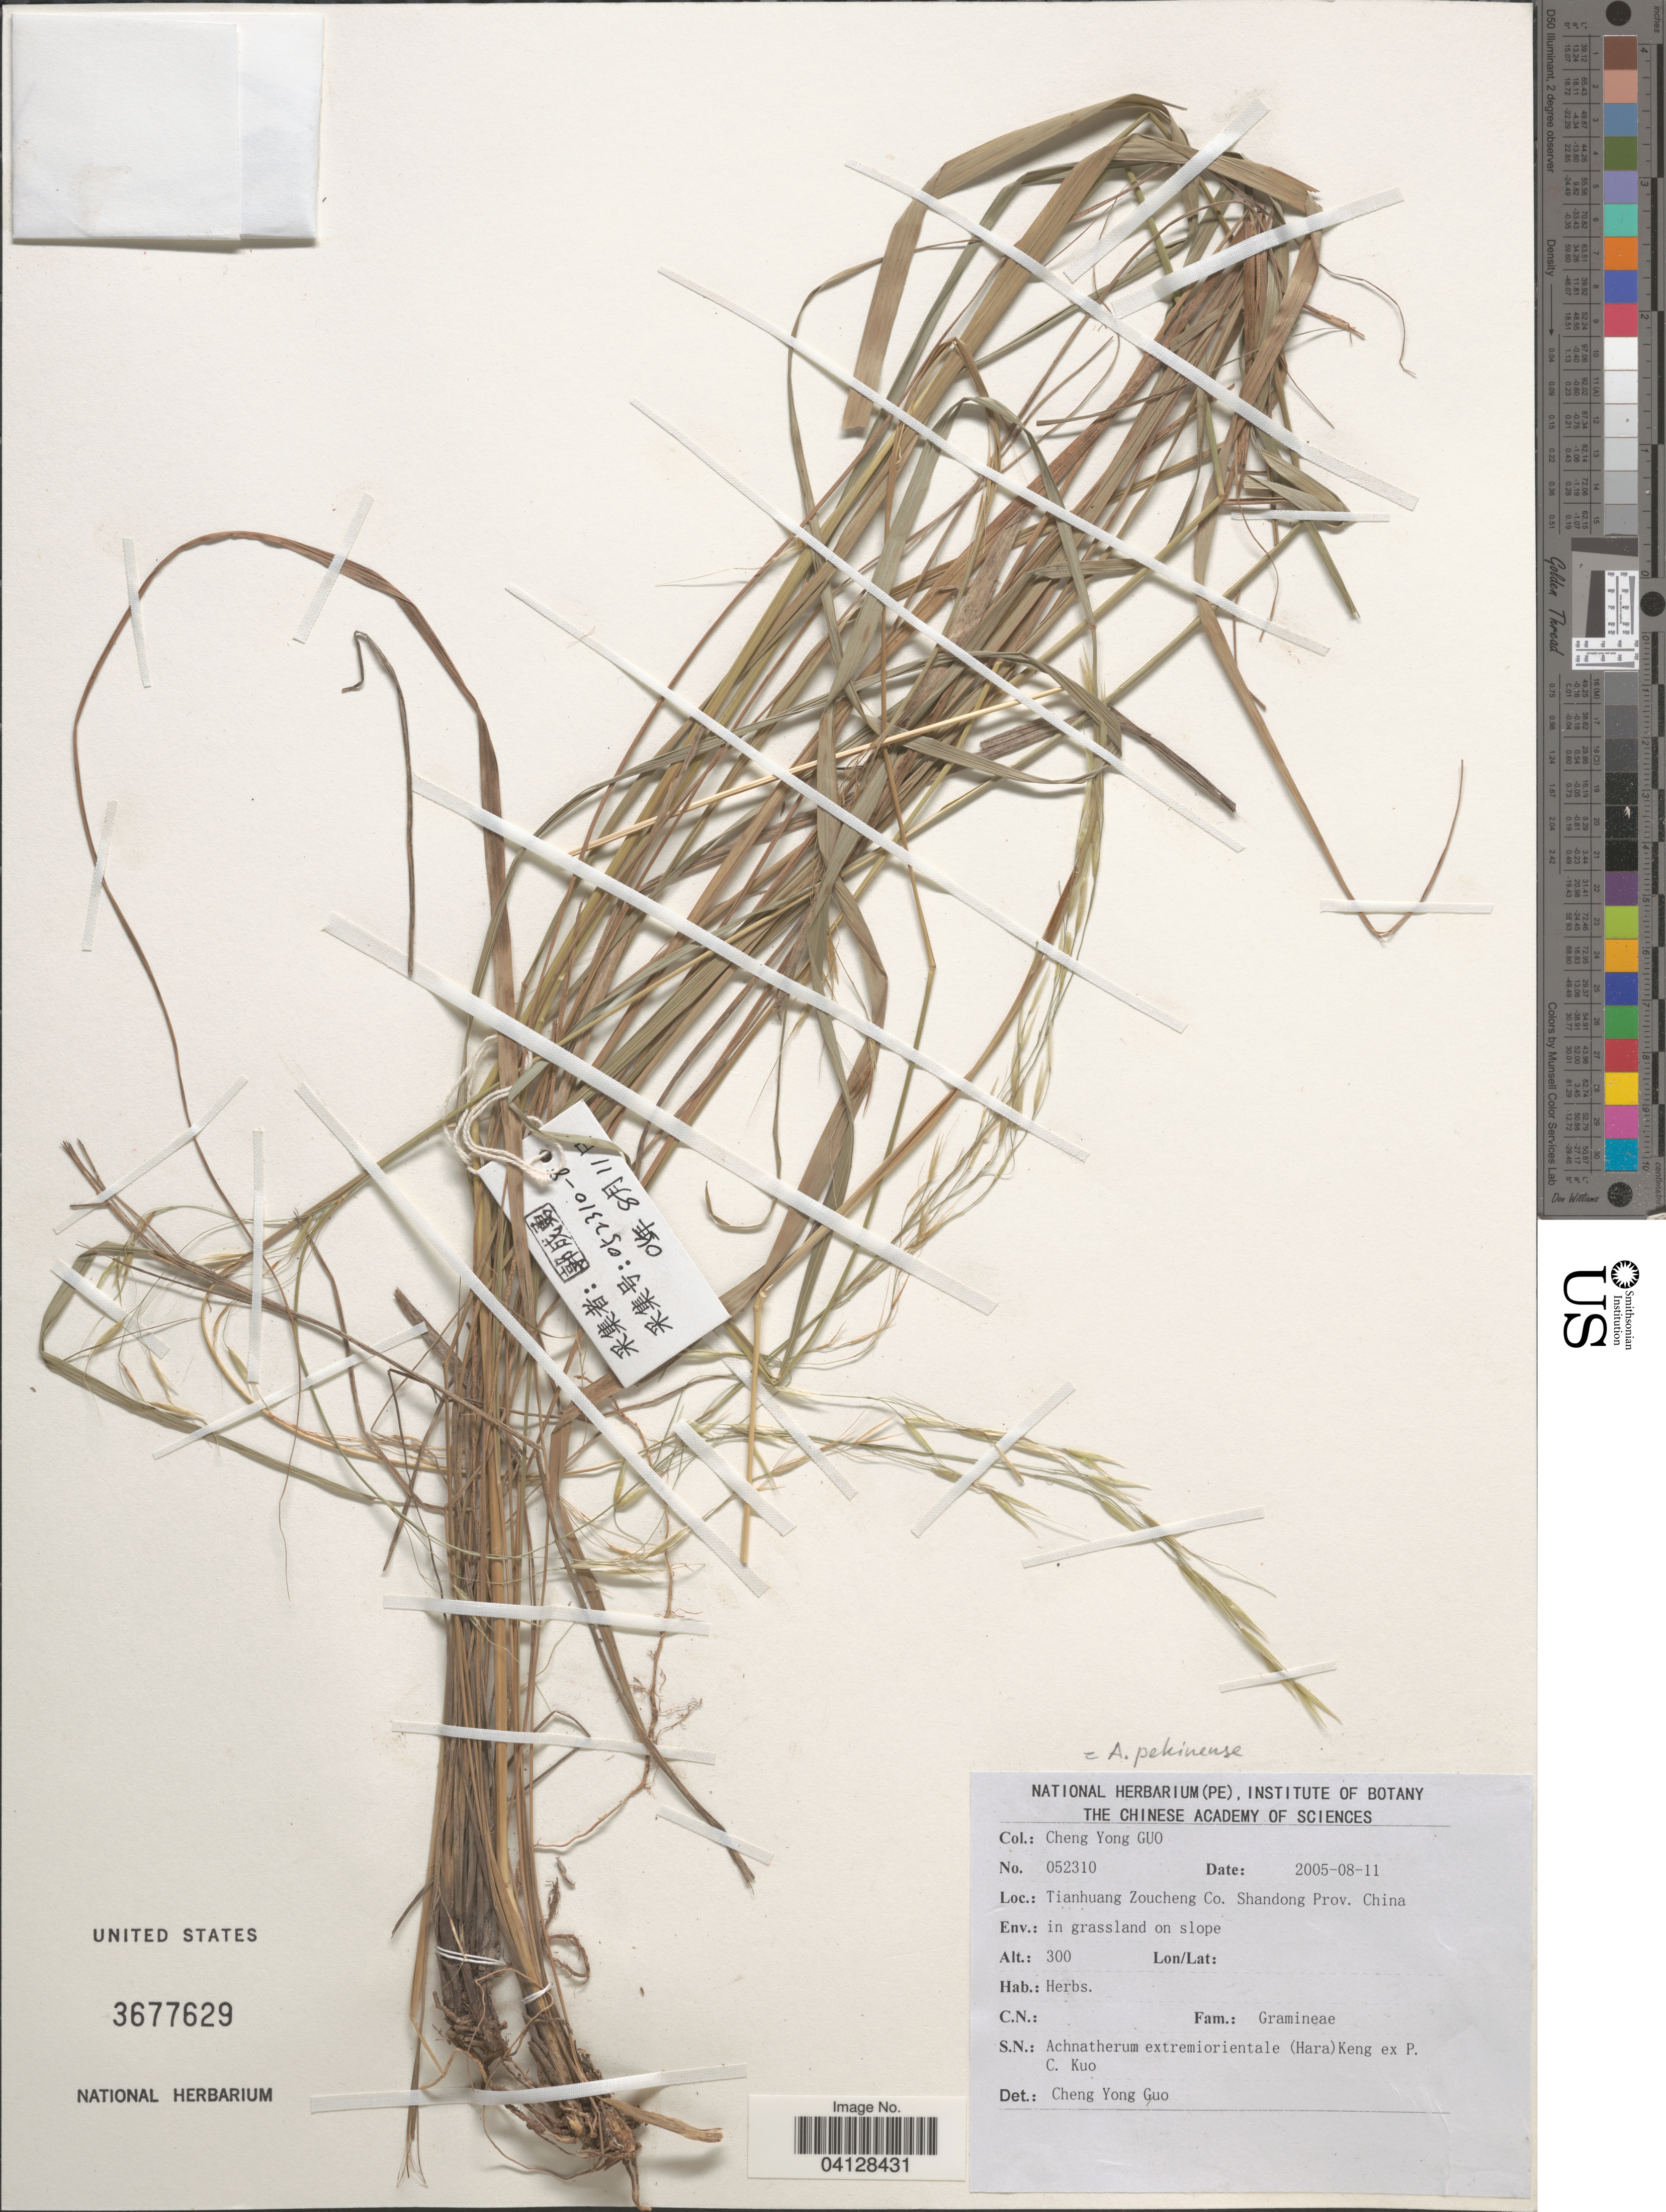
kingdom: Plantae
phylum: Tracheophyta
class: Liliopsida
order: Poales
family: Poaceae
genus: Achnatherum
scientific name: Achnatherum extremiorientale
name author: (H. Hara) Keng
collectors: Guo Chengyong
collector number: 052310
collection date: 2005-08-11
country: China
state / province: Shandong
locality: Tianhuang Zoucheng Co.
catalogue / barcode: US 3677629